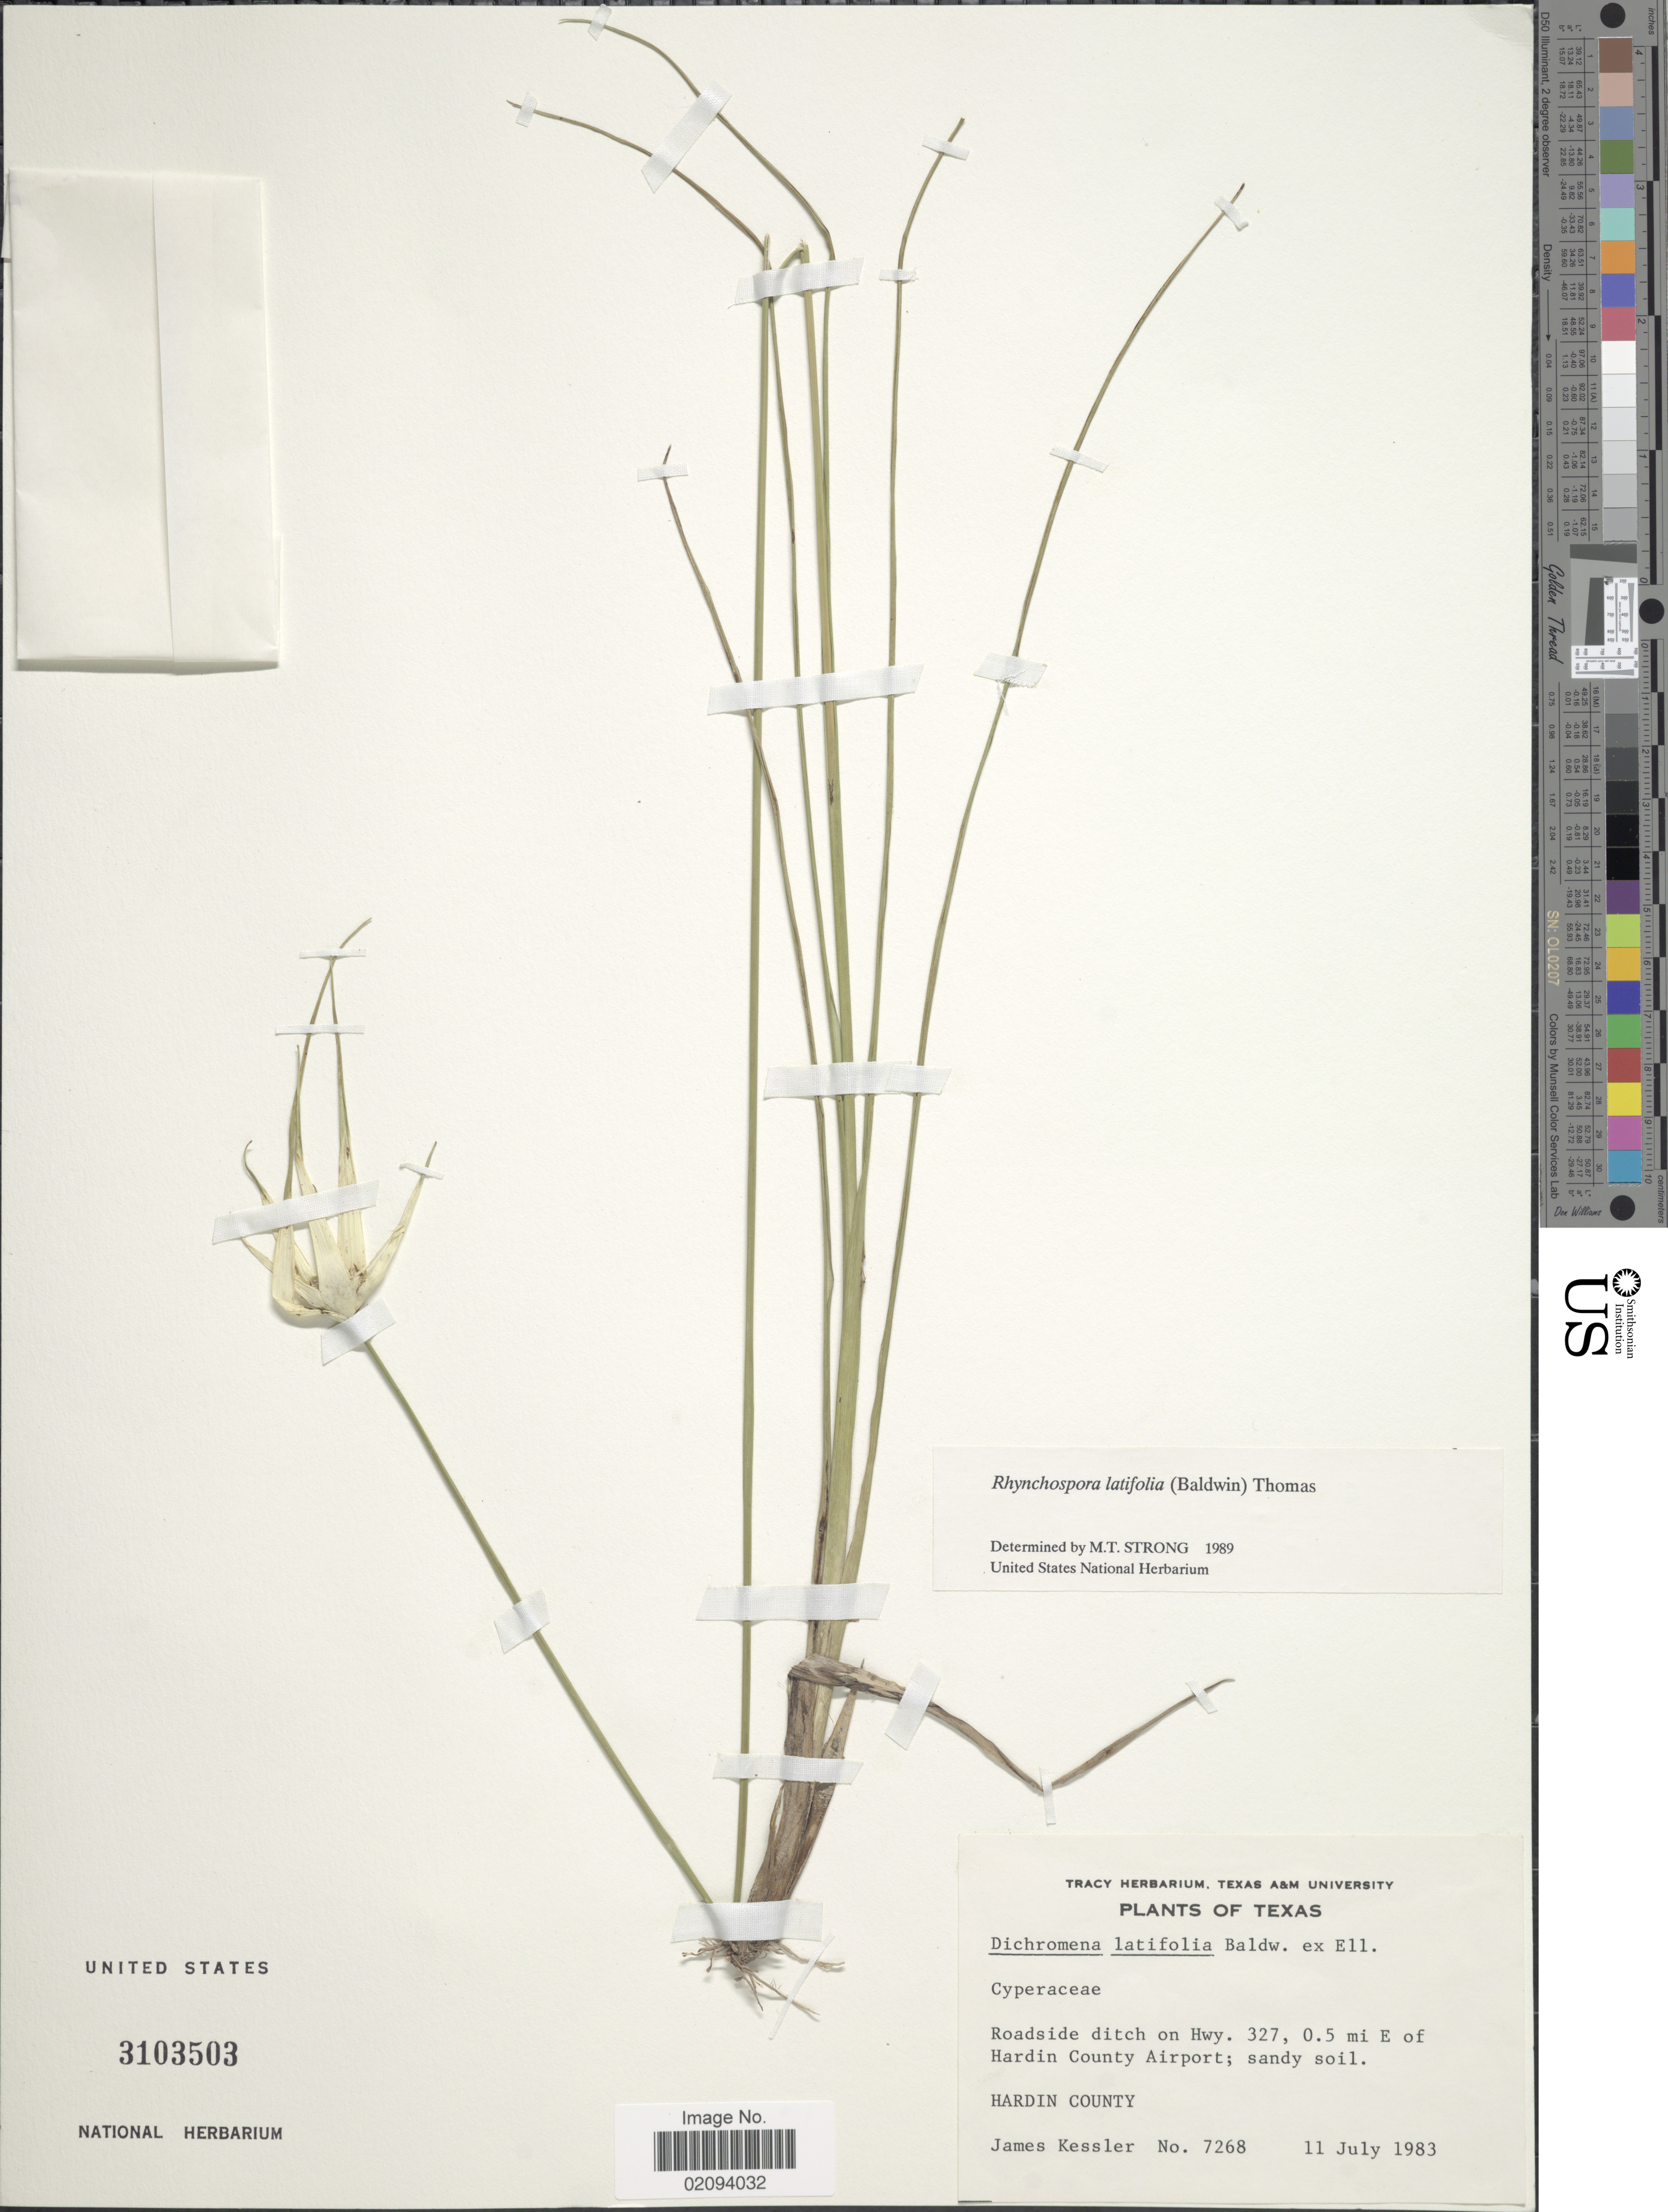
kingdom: Plantae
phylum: Tracheophyta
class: Liliopsida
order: Poales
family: Cyperaceae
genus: Rhynchospora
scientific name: Rhynchospora latifolia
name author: (Baldwin ex Elliott) W.W. Thomas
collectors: J. W. Kessler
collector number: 7268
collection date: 1983-07-11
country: United States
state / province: Texas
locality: Roadside ditch on Hwy. 327, 0.5 mi E of Hardin County Airport. Hardin County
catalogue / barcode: US 3103503